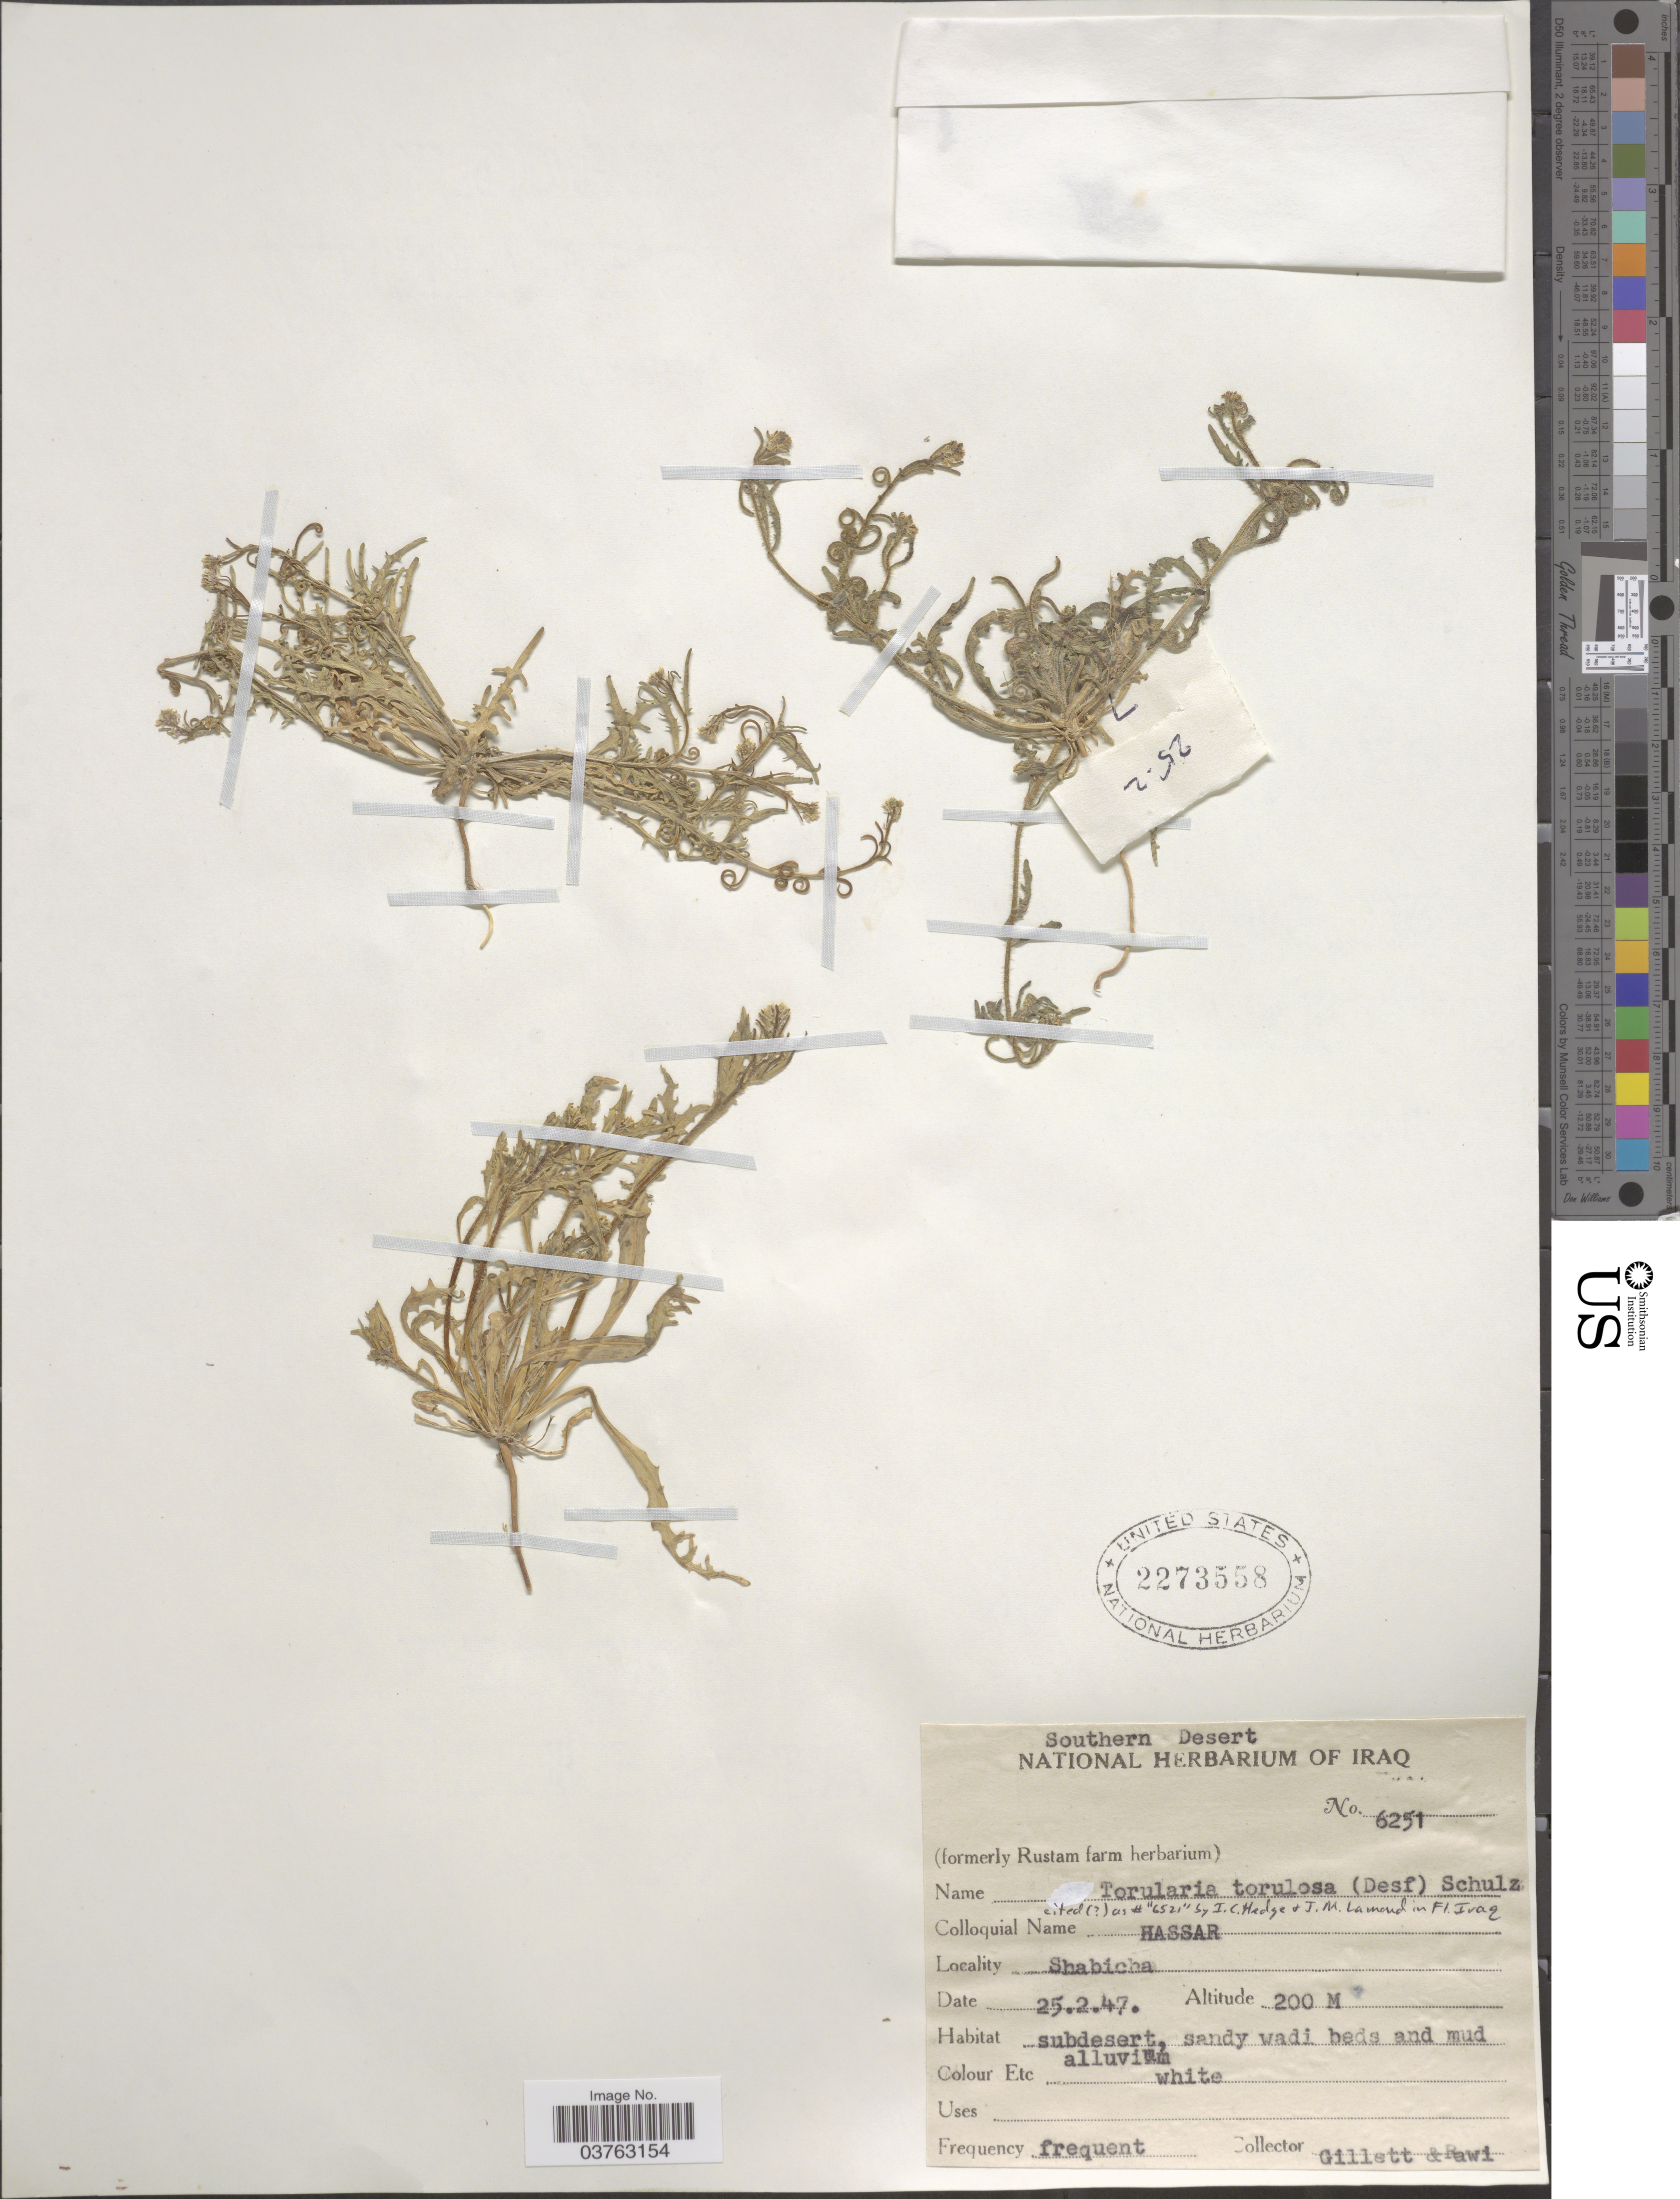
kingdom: Plantae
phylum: Tracheophyta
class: Magnoliopsida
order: Brassicales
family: Brassicaceae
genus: Neotorularia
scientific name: Neotorularia torulosa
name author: (Desf.) Hedge & J. Léonard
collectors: Gillett, -- & -. Rawi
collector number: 6251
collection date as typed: Transcribed d/m/y: 25/2/47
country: Iraq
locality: Southern Desert. Shabicha.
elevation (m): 200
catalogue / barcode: US 2273558